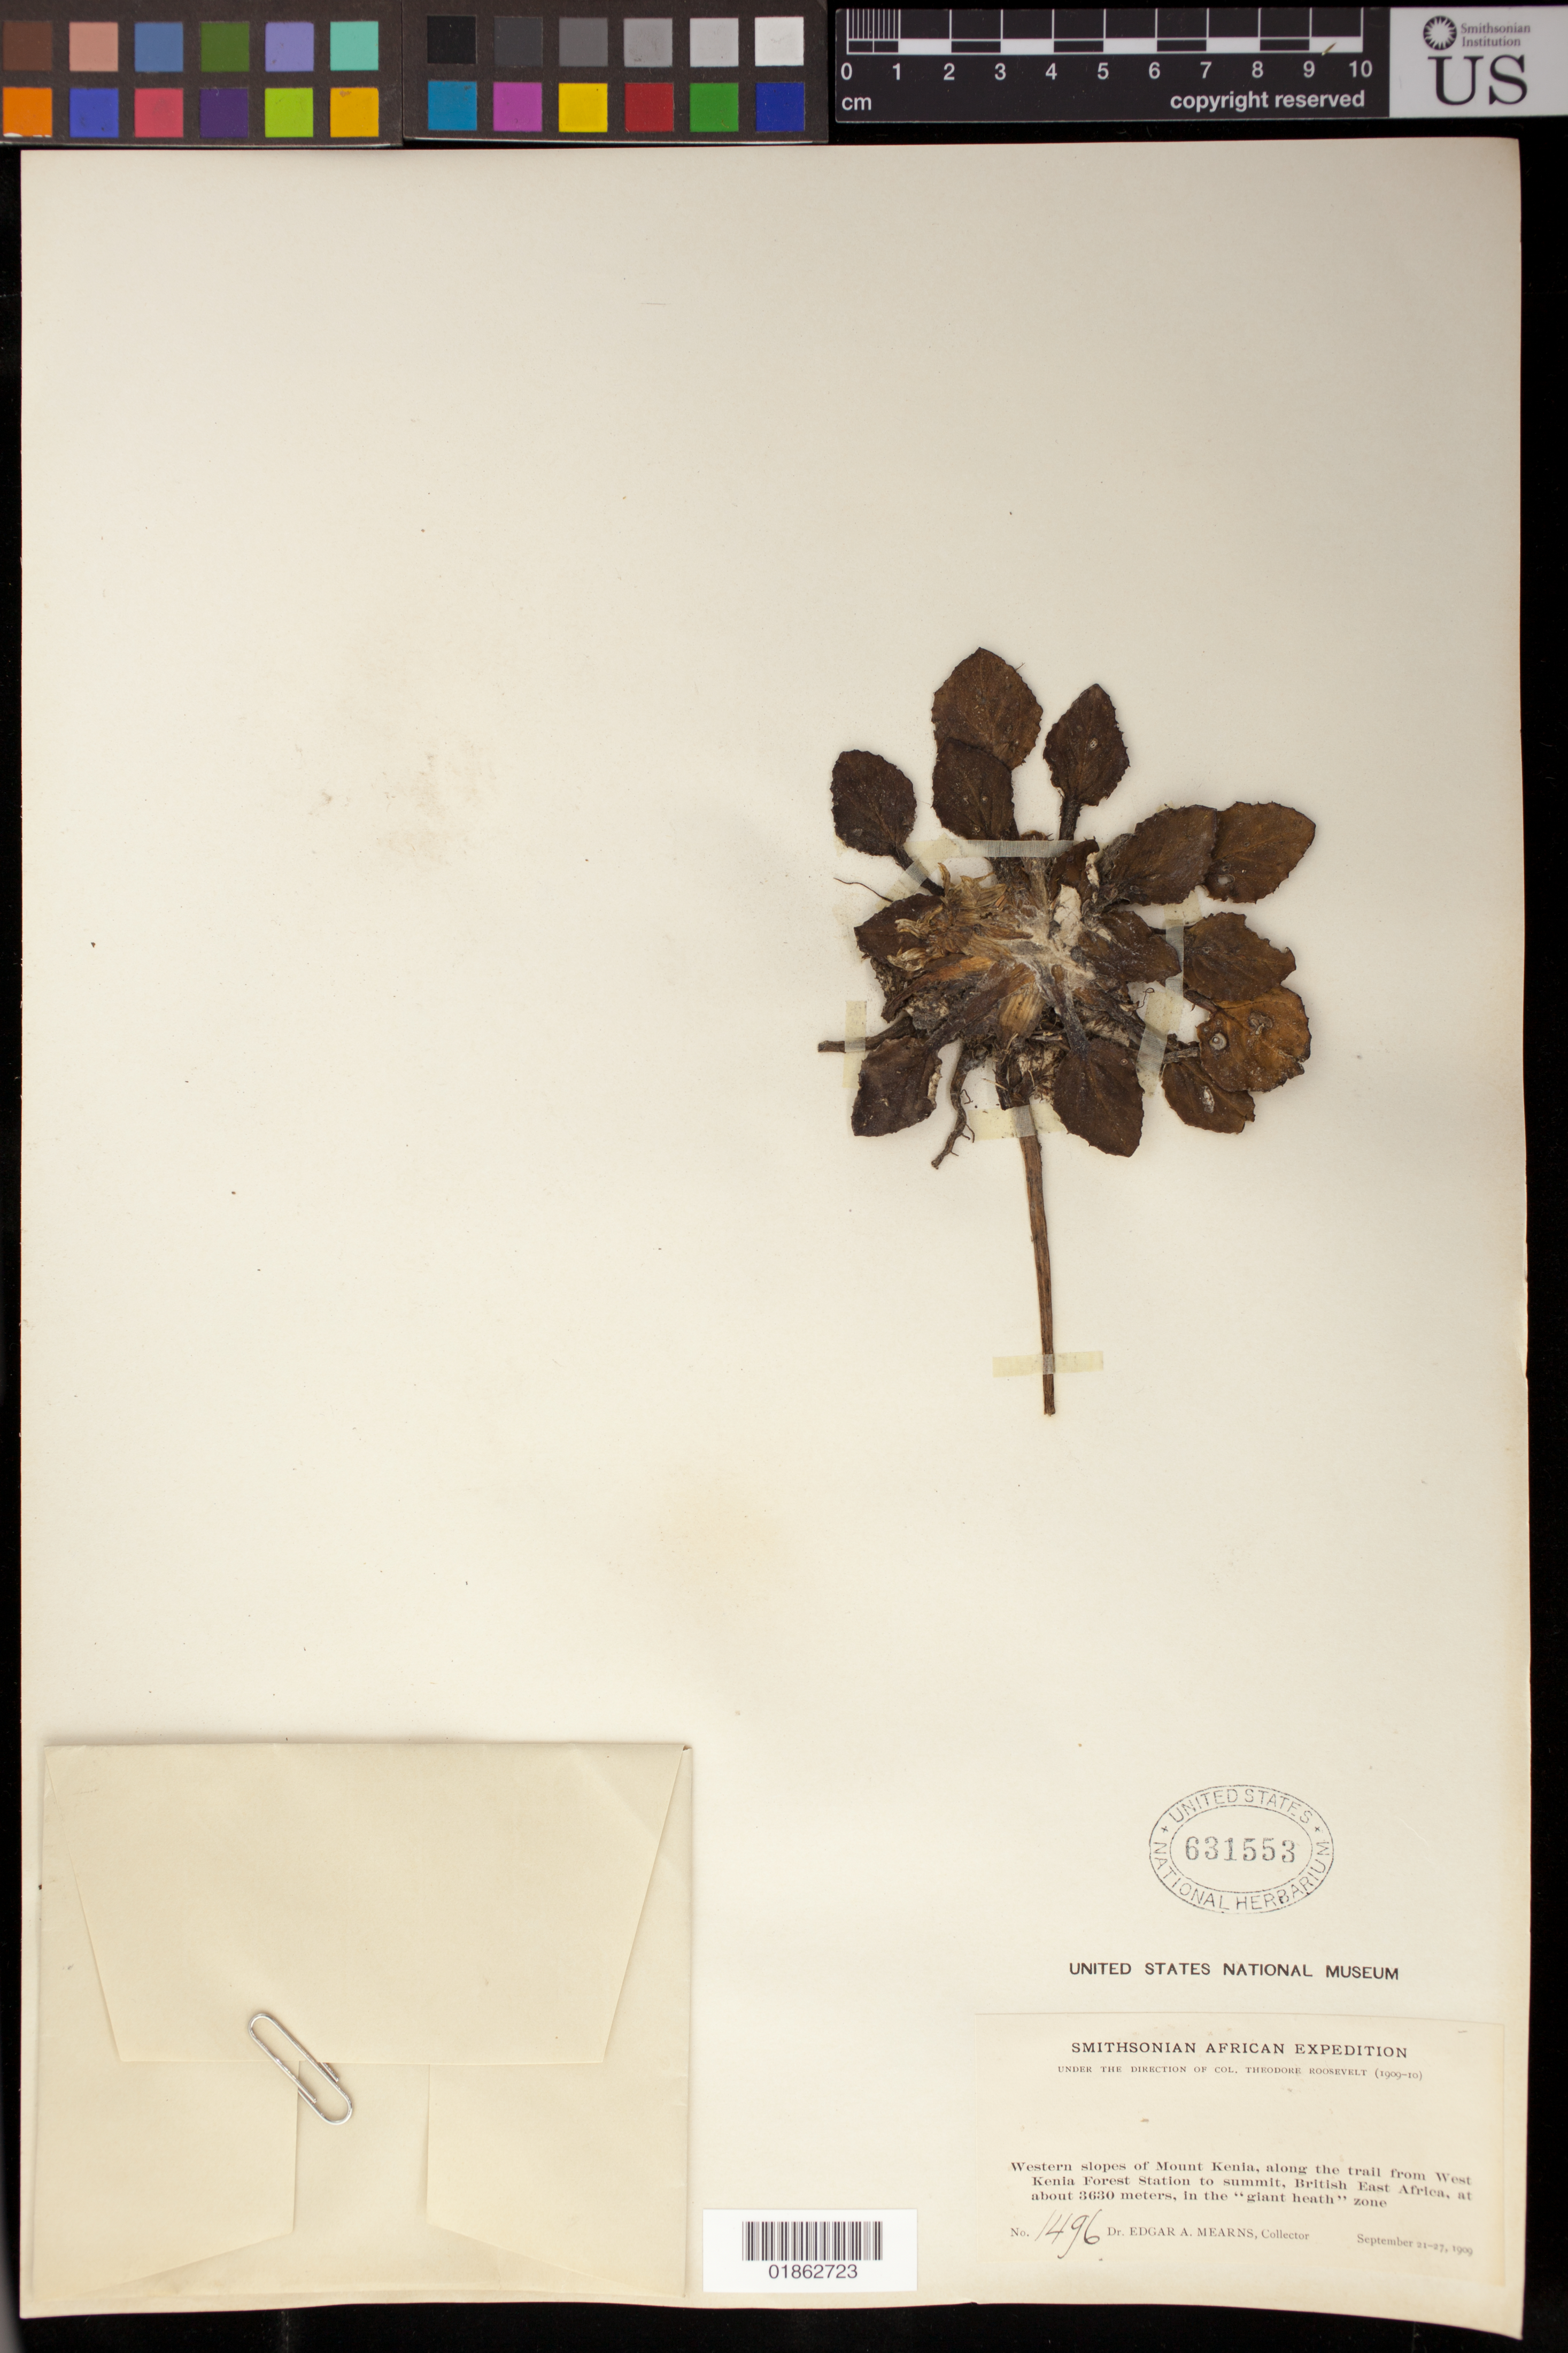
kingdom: Plantae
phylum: Tracheophyta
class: Magnoliopsida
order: Asterales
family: Asteraceae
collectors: E. A. Mearns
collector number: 1496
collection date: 1909-09-21/1909-09-27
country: Kenya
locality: Western slopes of Mount Kenia, along the trail from West Kenia Forest Station to summit, British East Africa, in the "giant heath" zone.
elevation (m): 3630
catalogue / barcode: US 631553